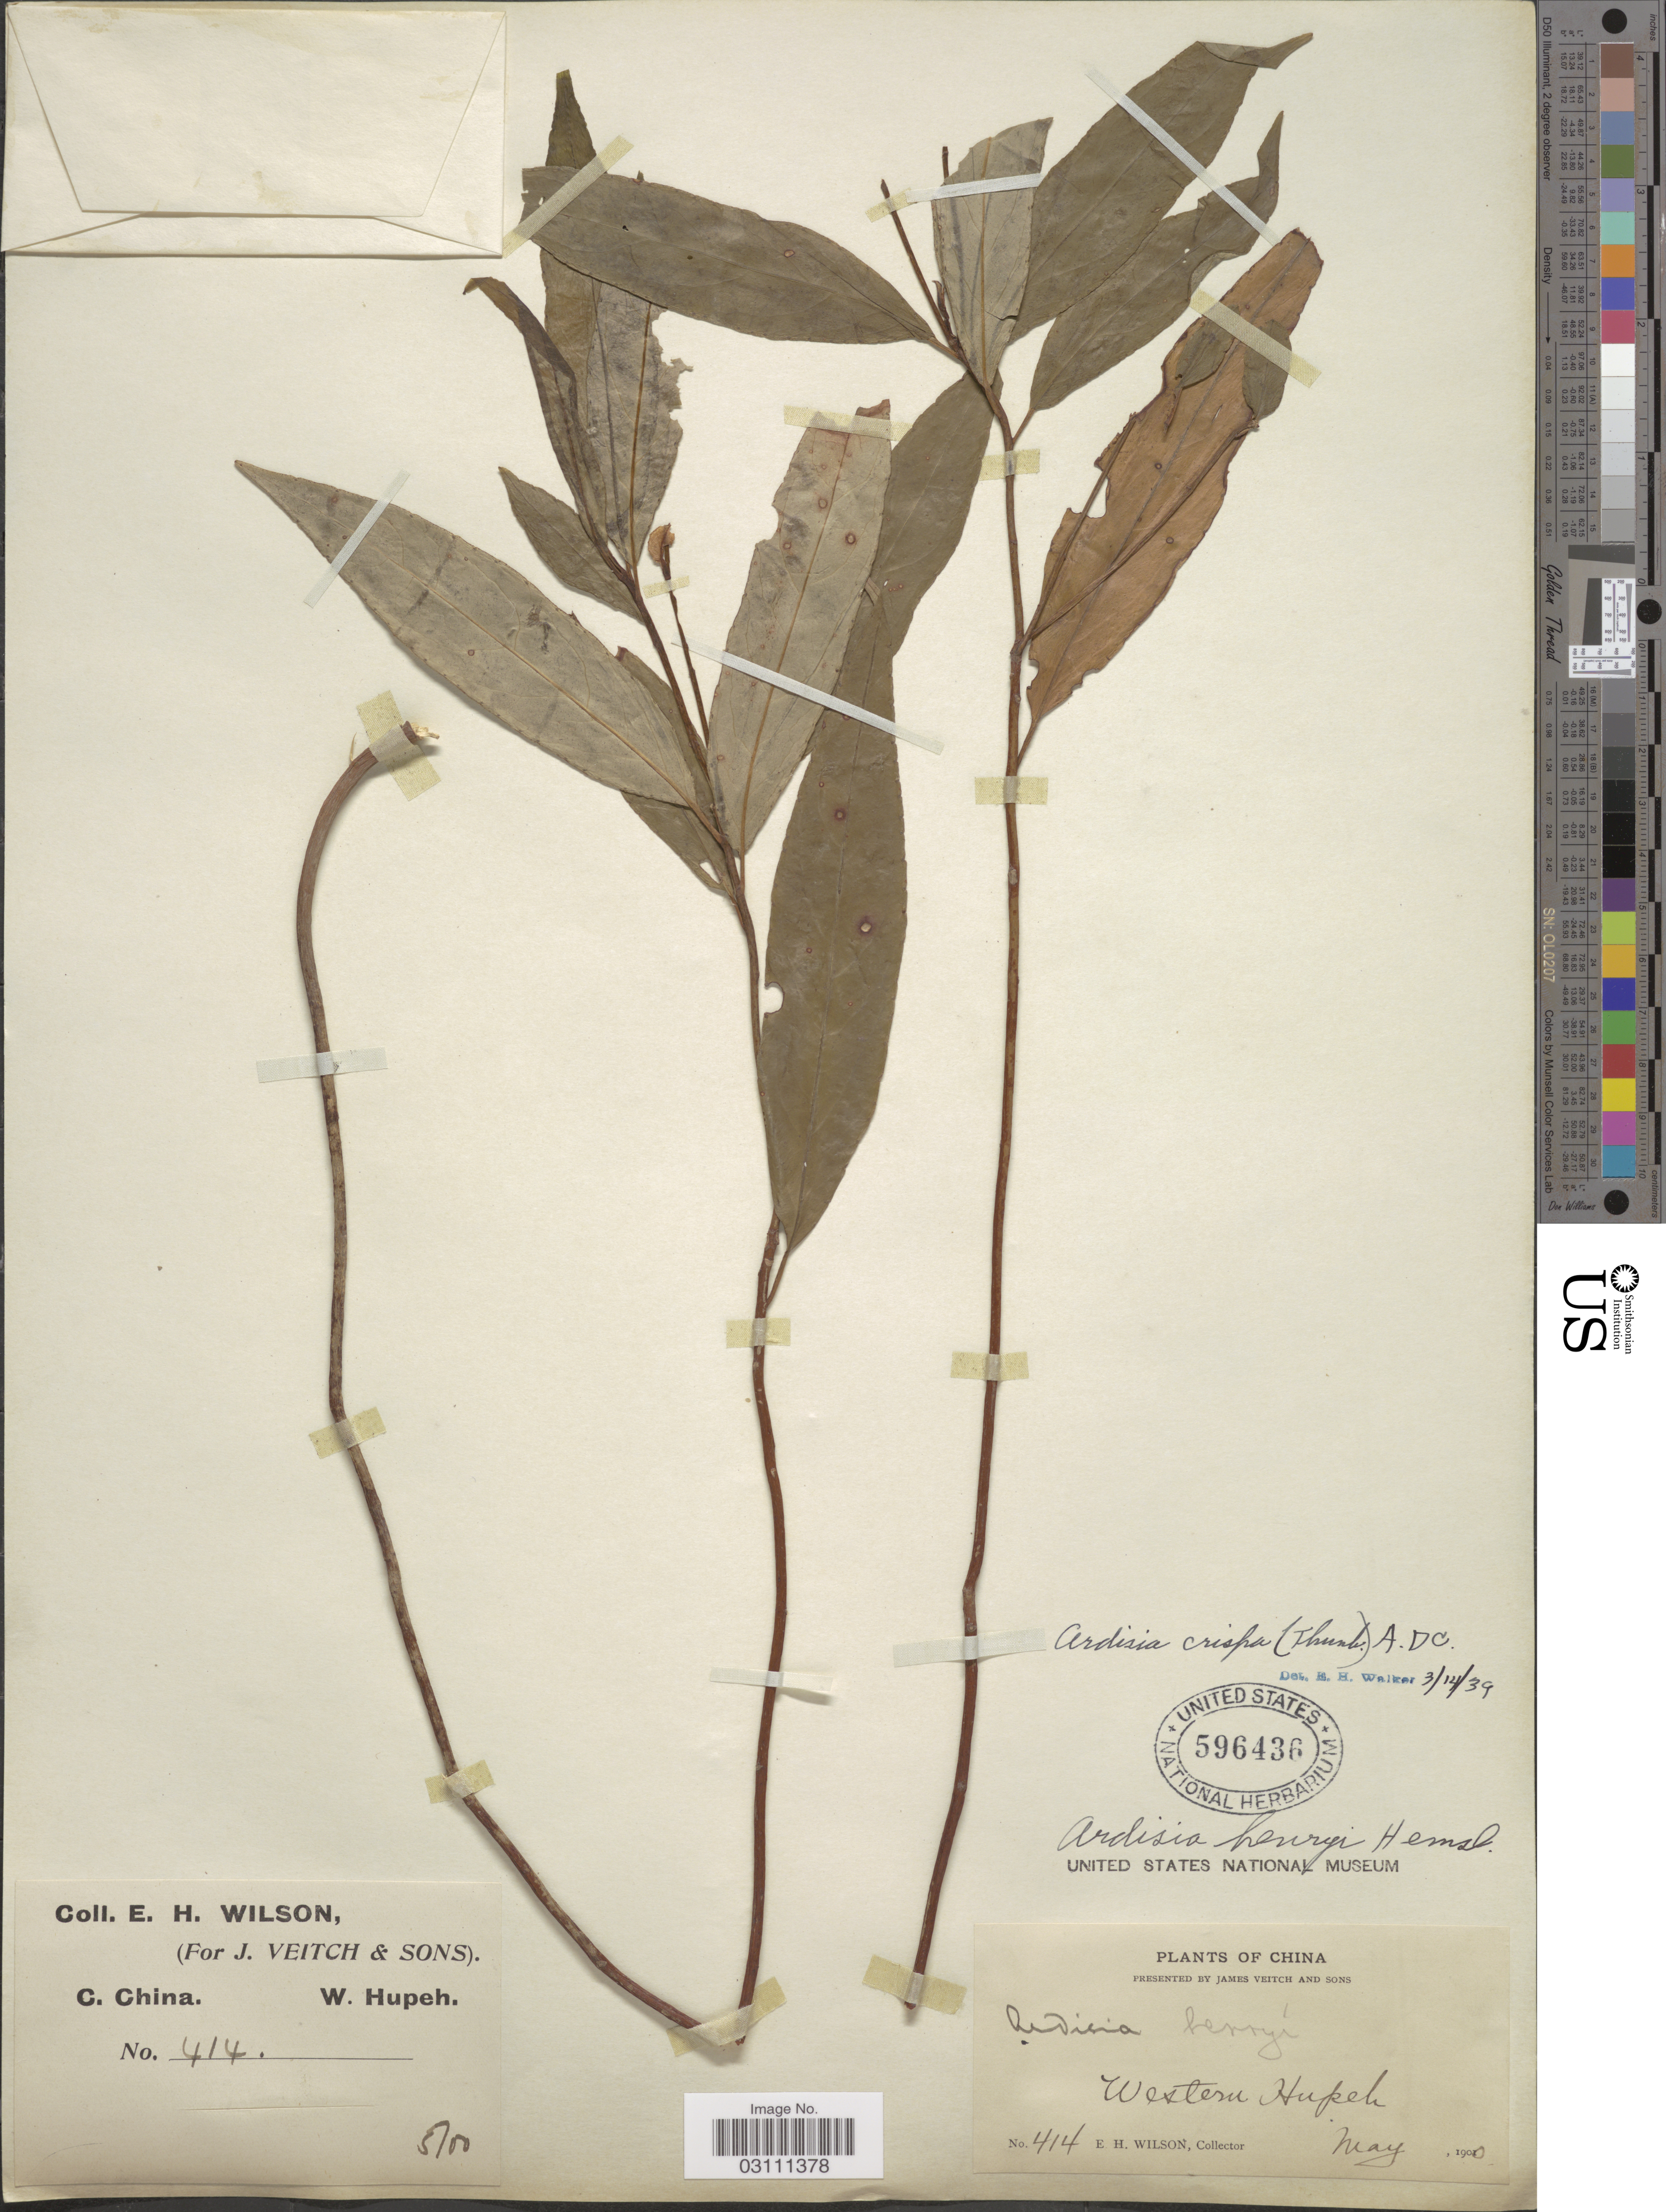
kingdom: Plantae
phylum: Tracheophyta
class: Magnoliopsida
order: Ericales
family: Primulaceae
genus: Ardisia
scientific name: Ardisia crispa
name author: (Thunb.) A. DC.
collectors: E. Wilson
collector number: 414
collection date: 1900-05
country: China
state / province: Hubei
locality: Western Hupeh, C. China.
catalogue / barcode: US 596436